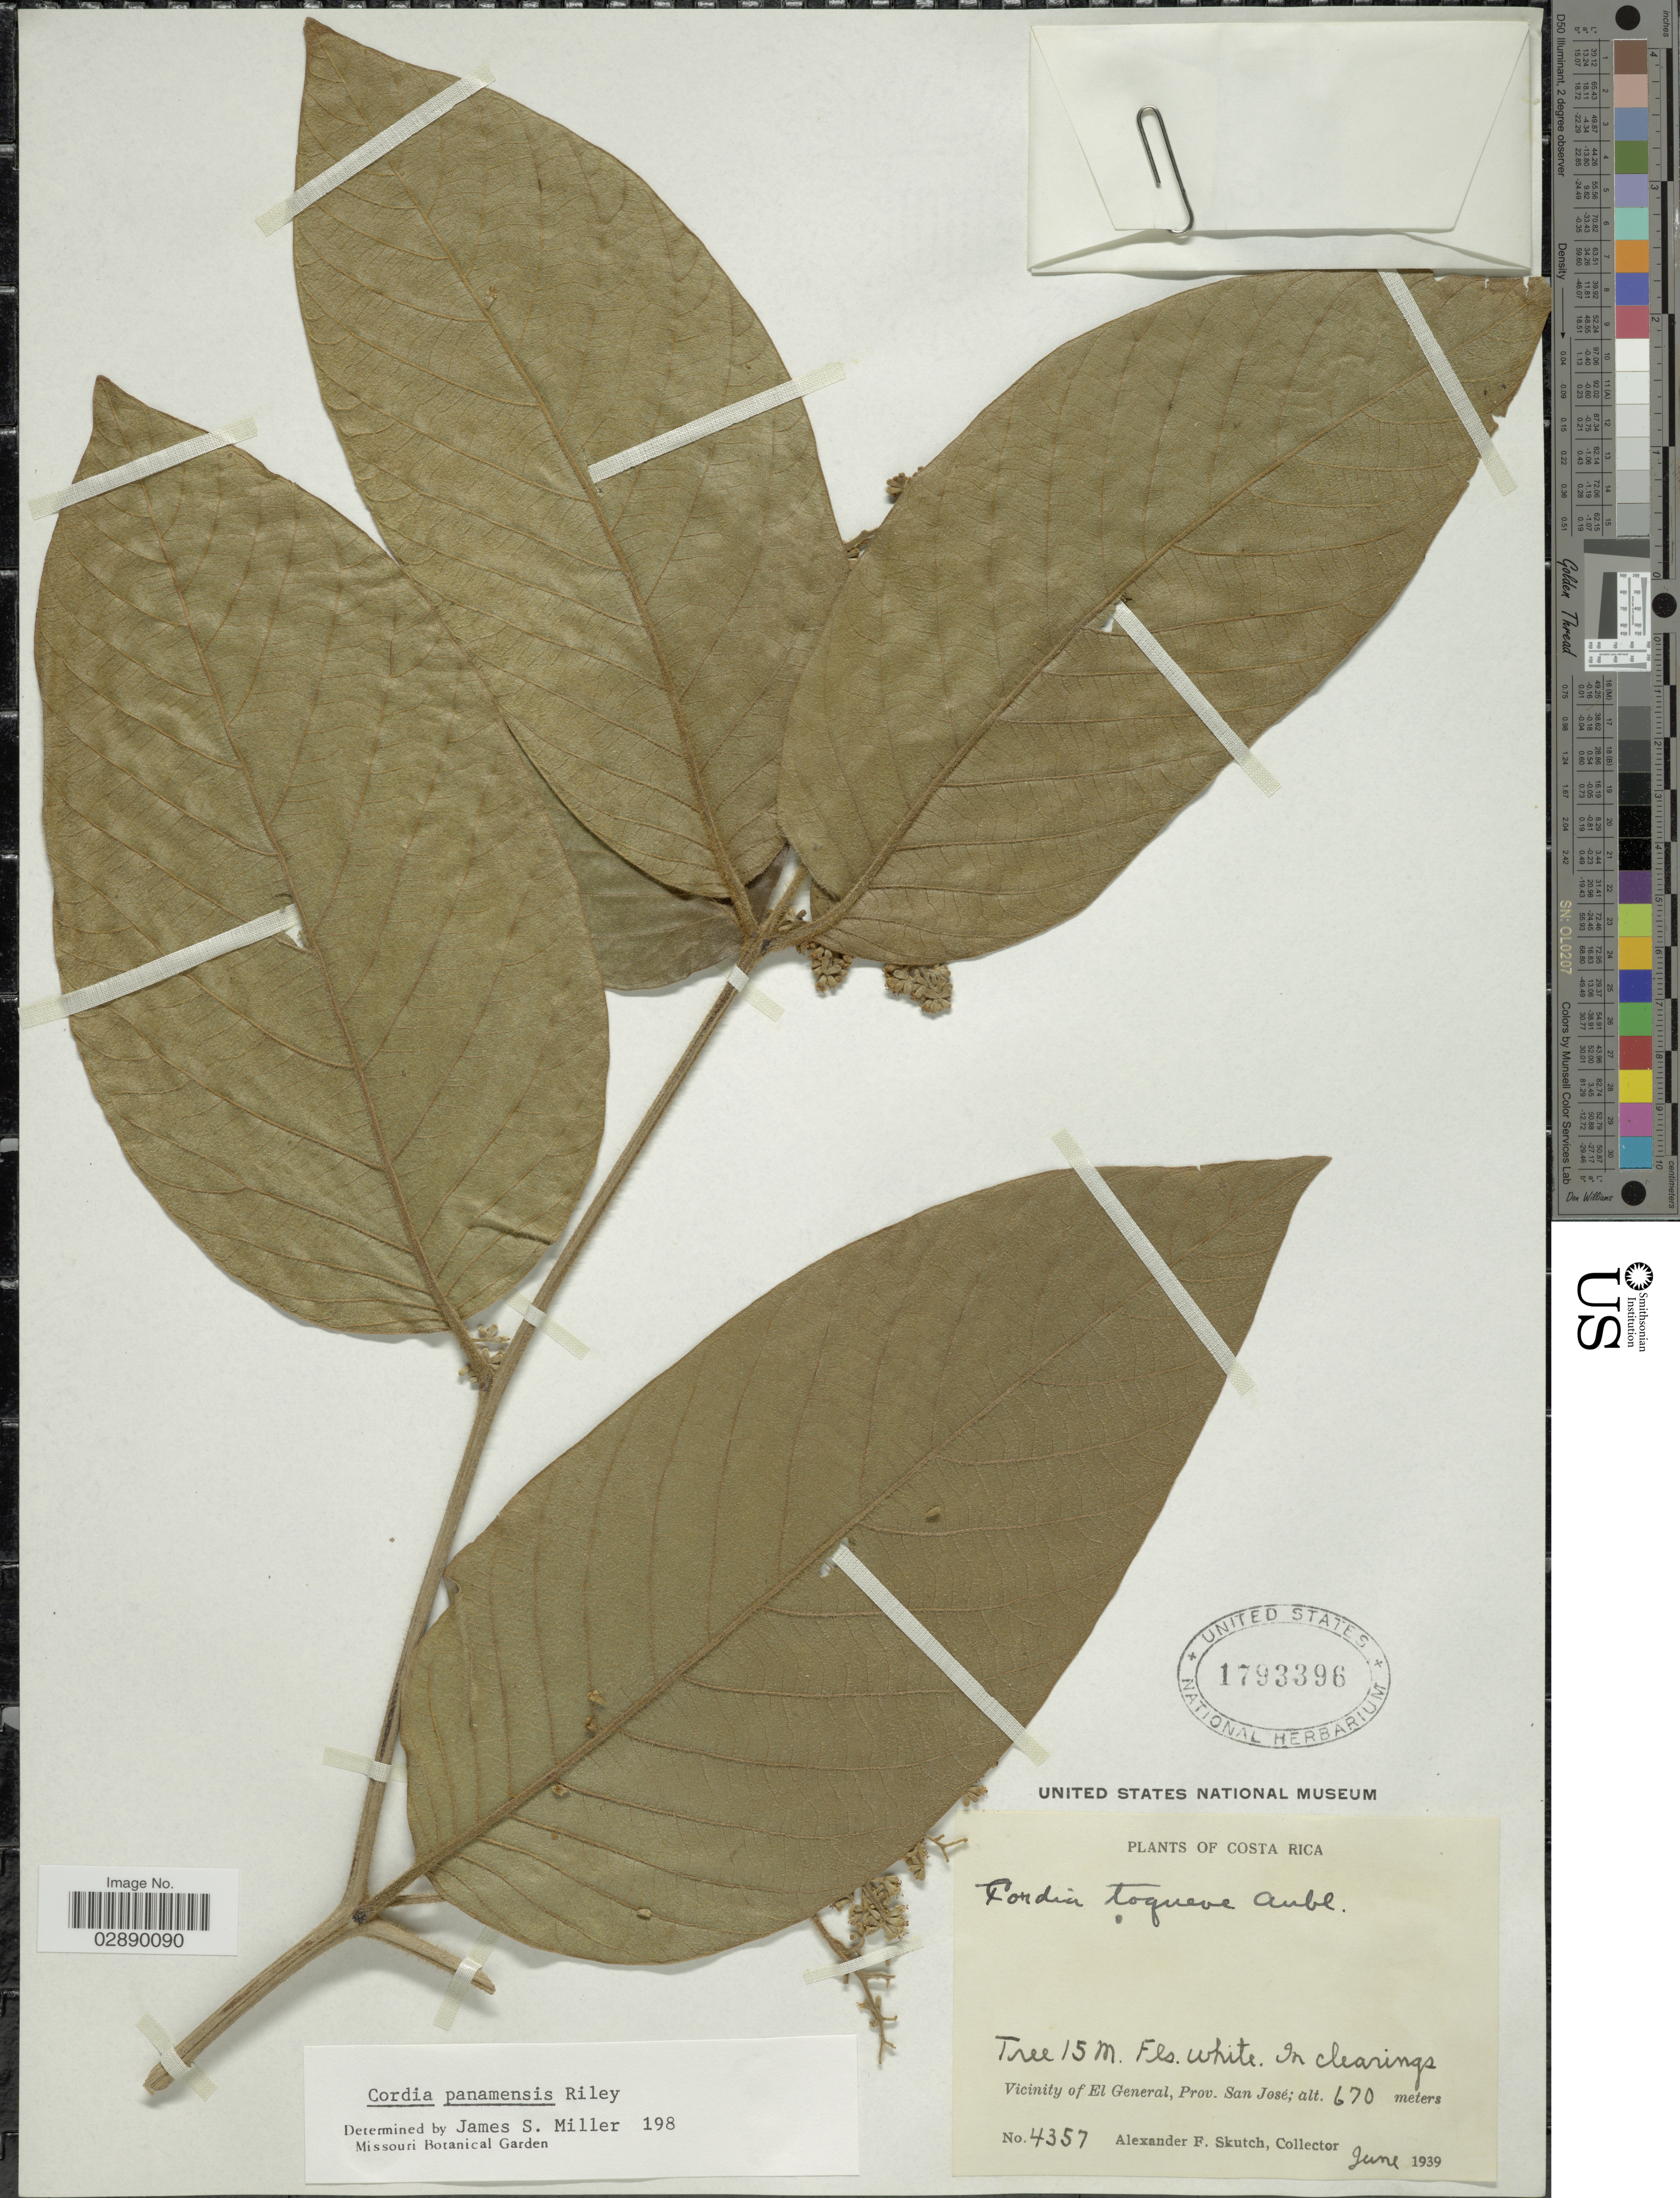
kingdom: Plantae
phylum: Tracheophyta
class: Magnoliopsida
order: Boraginales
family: Cordiaceae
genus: Cordia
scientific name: Cordia panamensis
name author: L. Riley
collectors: A. F. Skutch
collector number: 4357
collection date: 1939-06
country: Costa Rica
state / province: San José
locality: Vicinity of El General, Prov. San José.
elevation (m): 670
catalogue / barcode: US 1793396